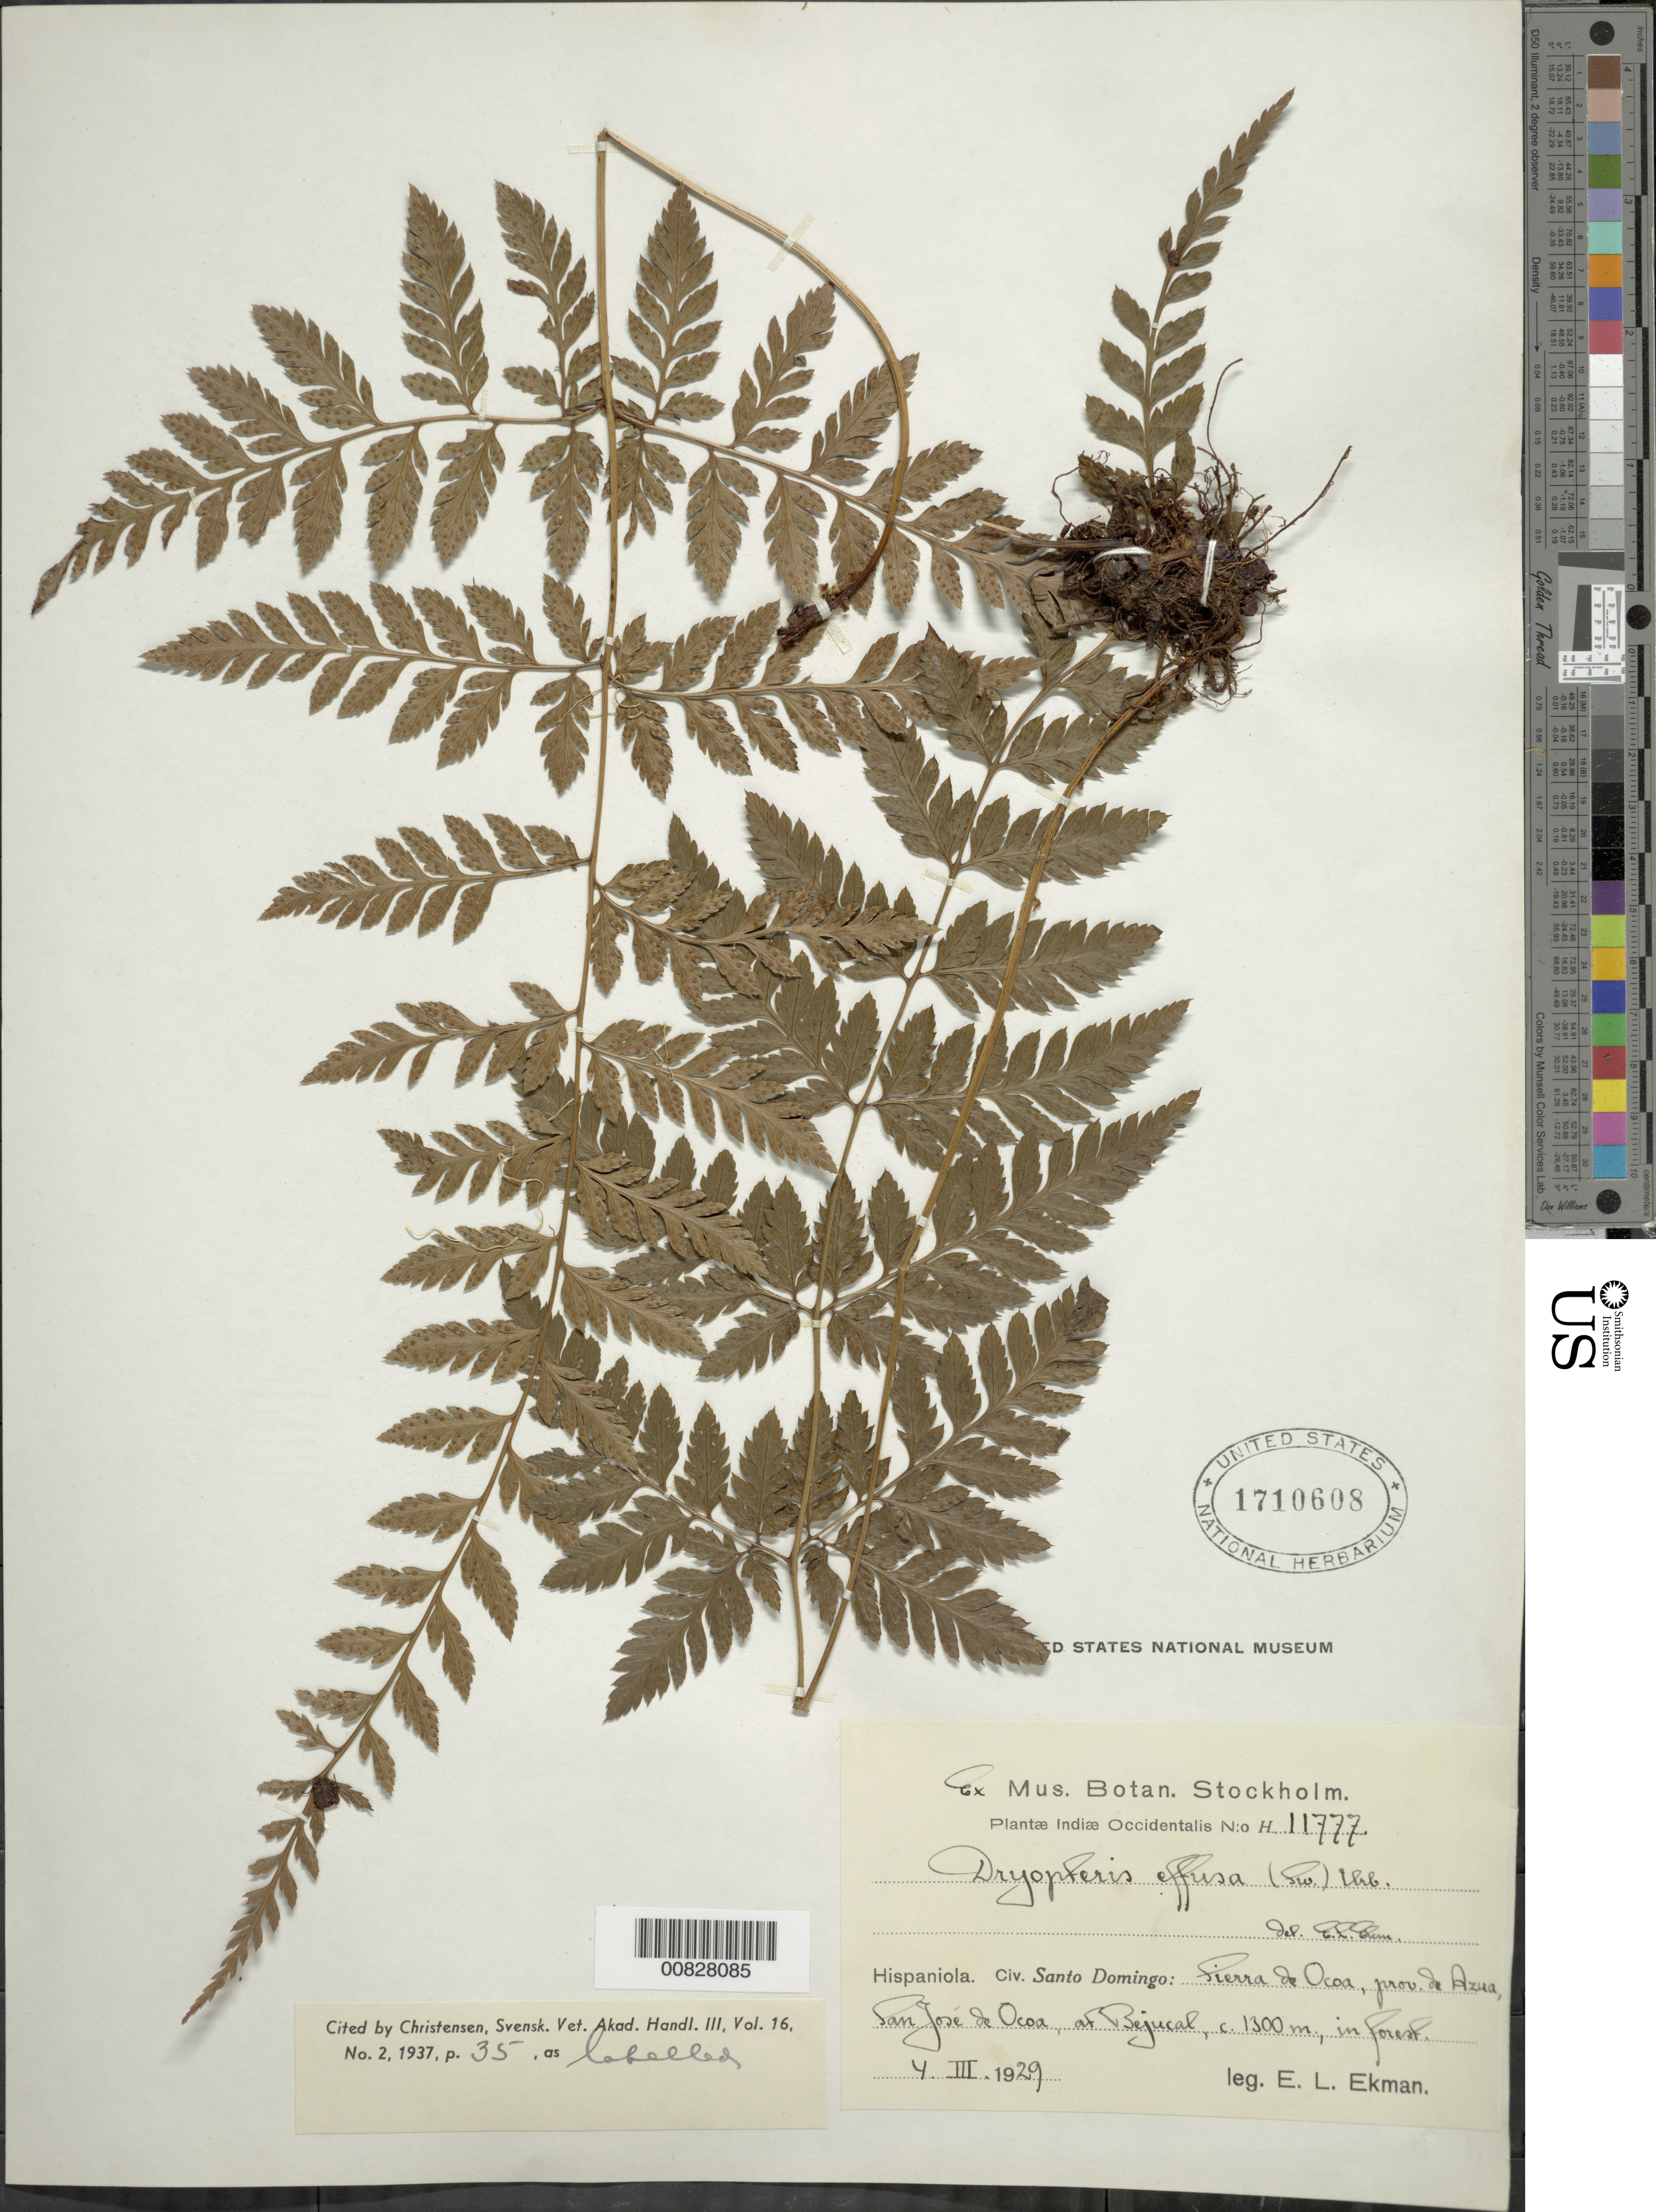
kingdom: Plantae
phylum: Tracheophyta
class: Polypodiopsida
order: Polypodiales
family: Dryopteridaceae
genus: Parapolystichum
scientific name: Parapolystichum confine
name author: (Maxon ex C. Chr.) Labiak et al.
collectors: E. L. Ekman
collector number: H 11777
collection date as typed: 04 Mar 1929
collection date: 1929-03-04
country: Dominican Republic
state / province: Azua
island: Hispaniola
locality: Sierra de Ocoa, San José de Ocoa, Bejucal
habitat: Forest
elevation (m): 1300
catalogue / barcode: US 1710608